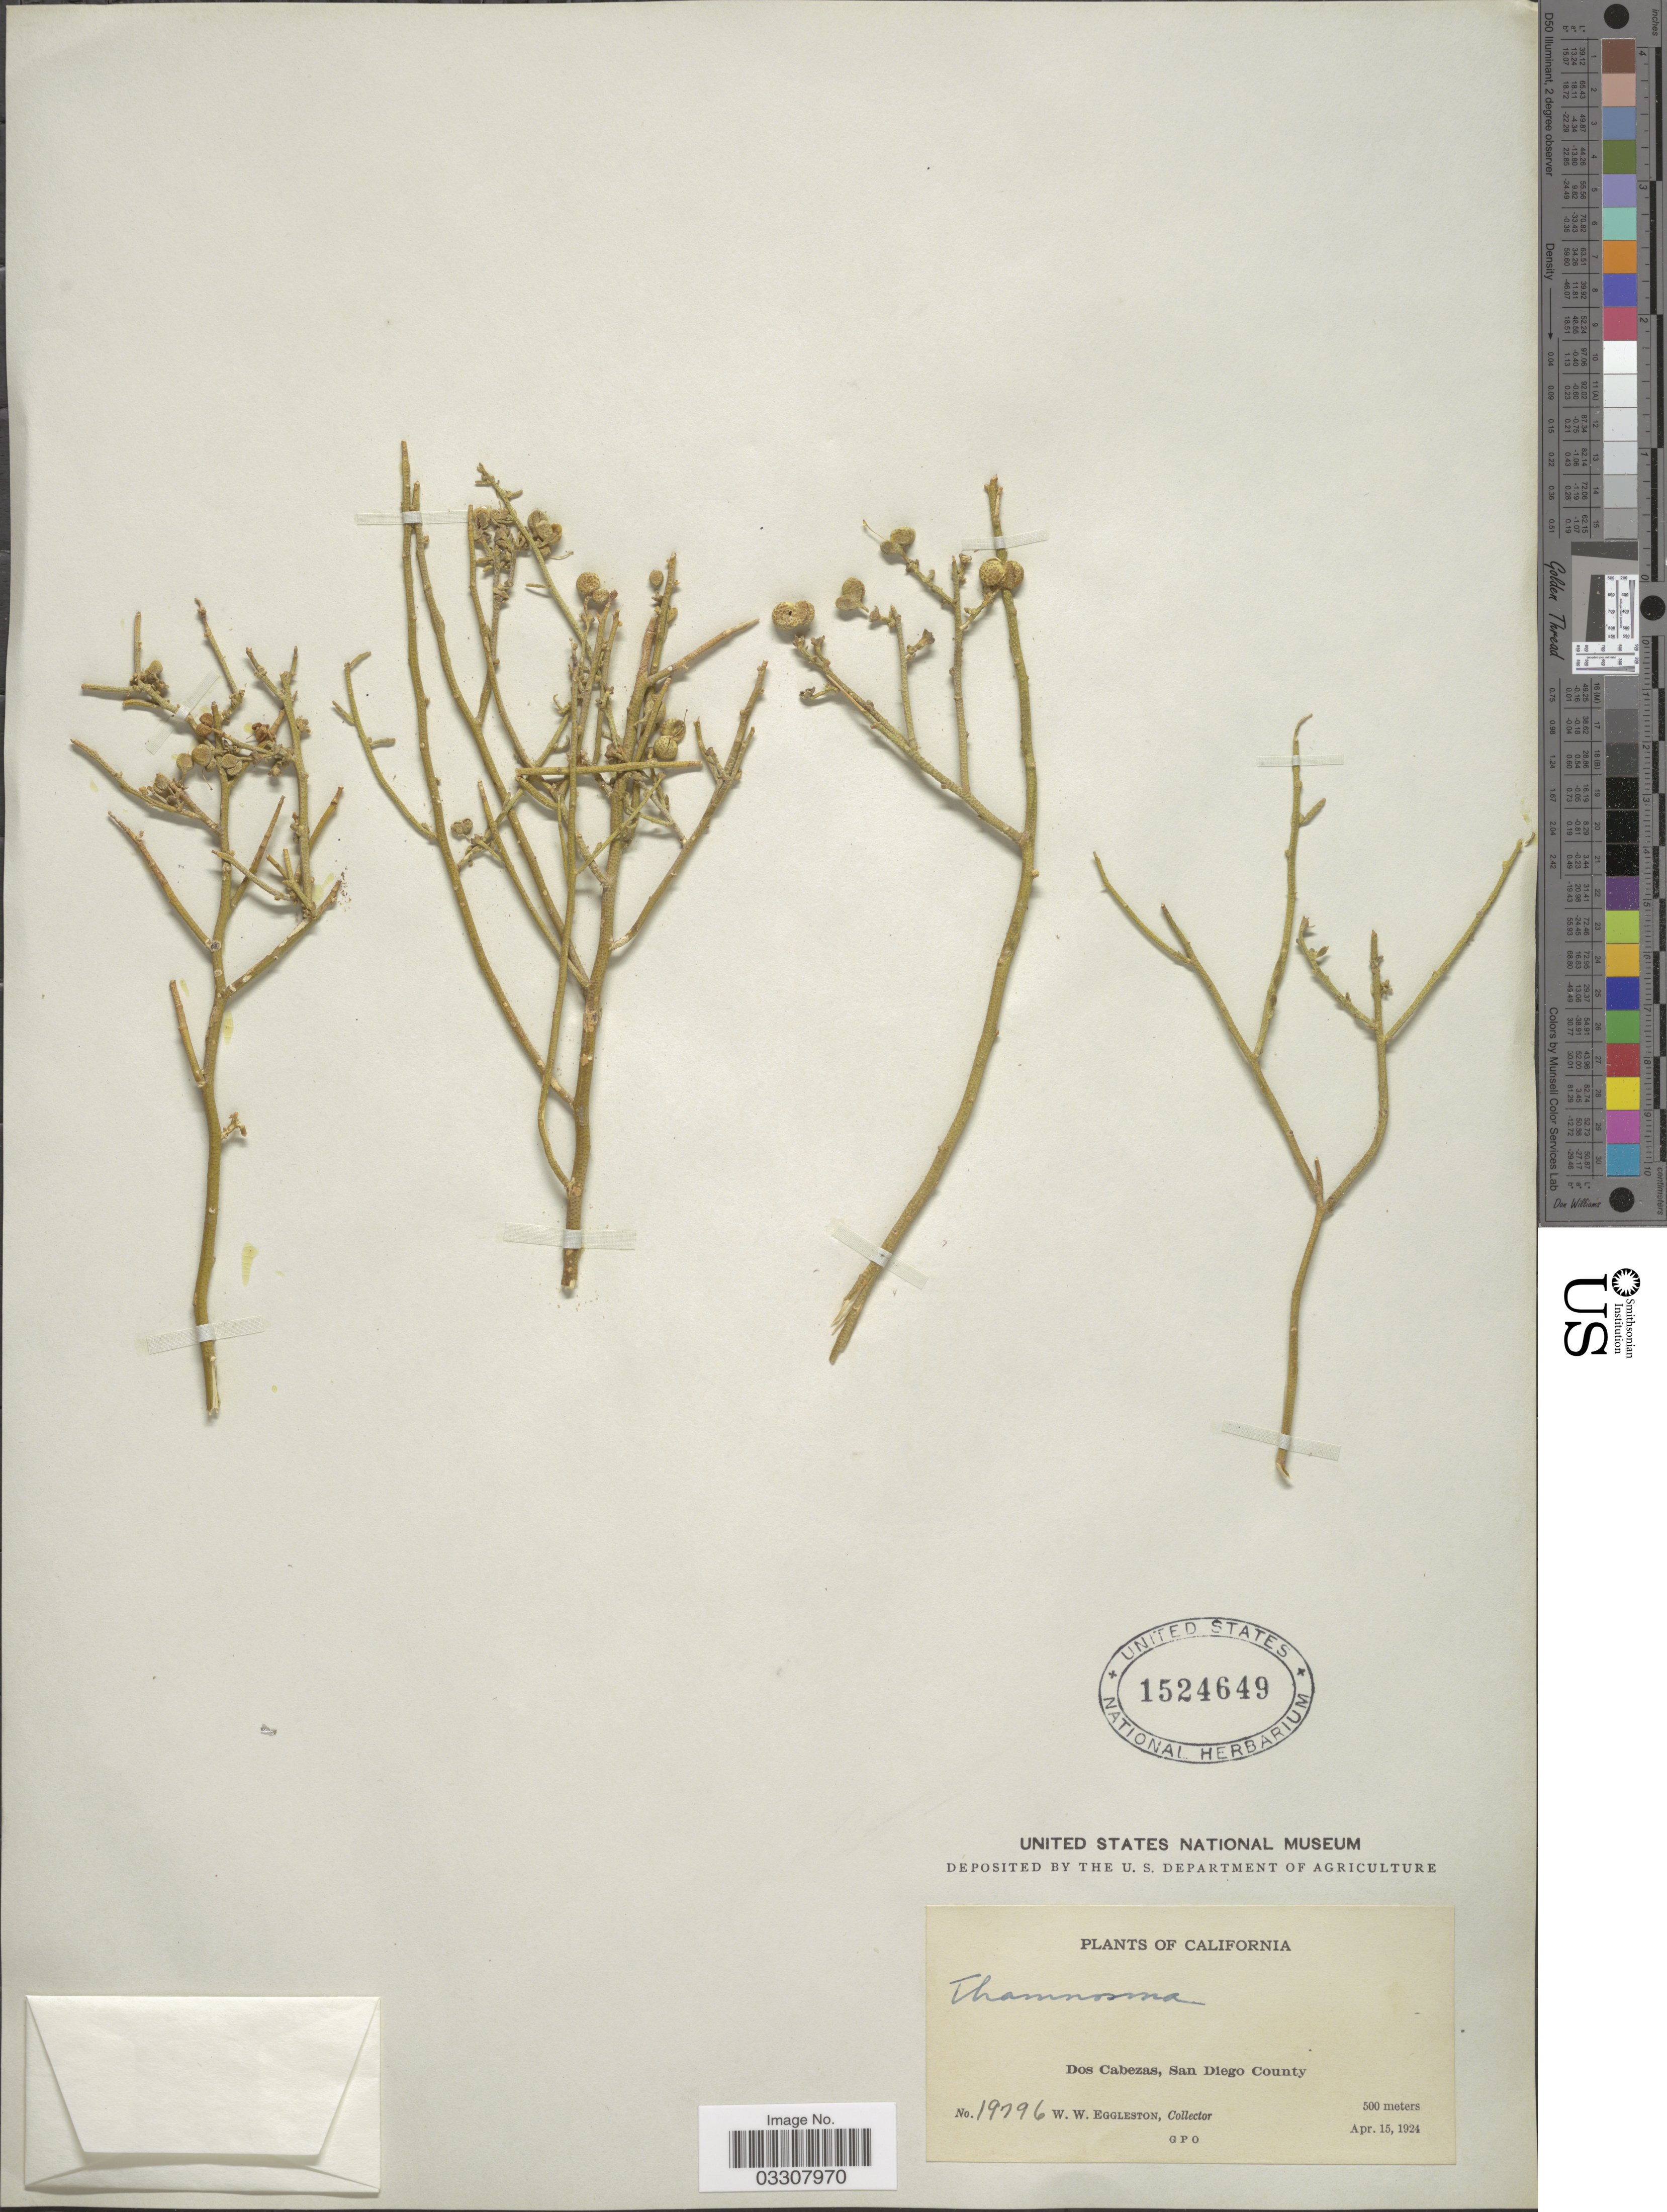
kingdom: Plantae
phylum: Tracheophyta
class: Magnoliopsida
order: Sapindales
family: Rutaceae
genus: Thamnosma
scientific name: Thamnosma montana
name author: Torr. & Frém.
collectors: W. W. Eggleston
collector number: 19796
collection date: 1924-04-15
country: United States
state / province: California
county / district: San Diego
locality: Dos Cabezas, San Diego County.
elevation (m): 500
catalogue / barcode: US 1524649